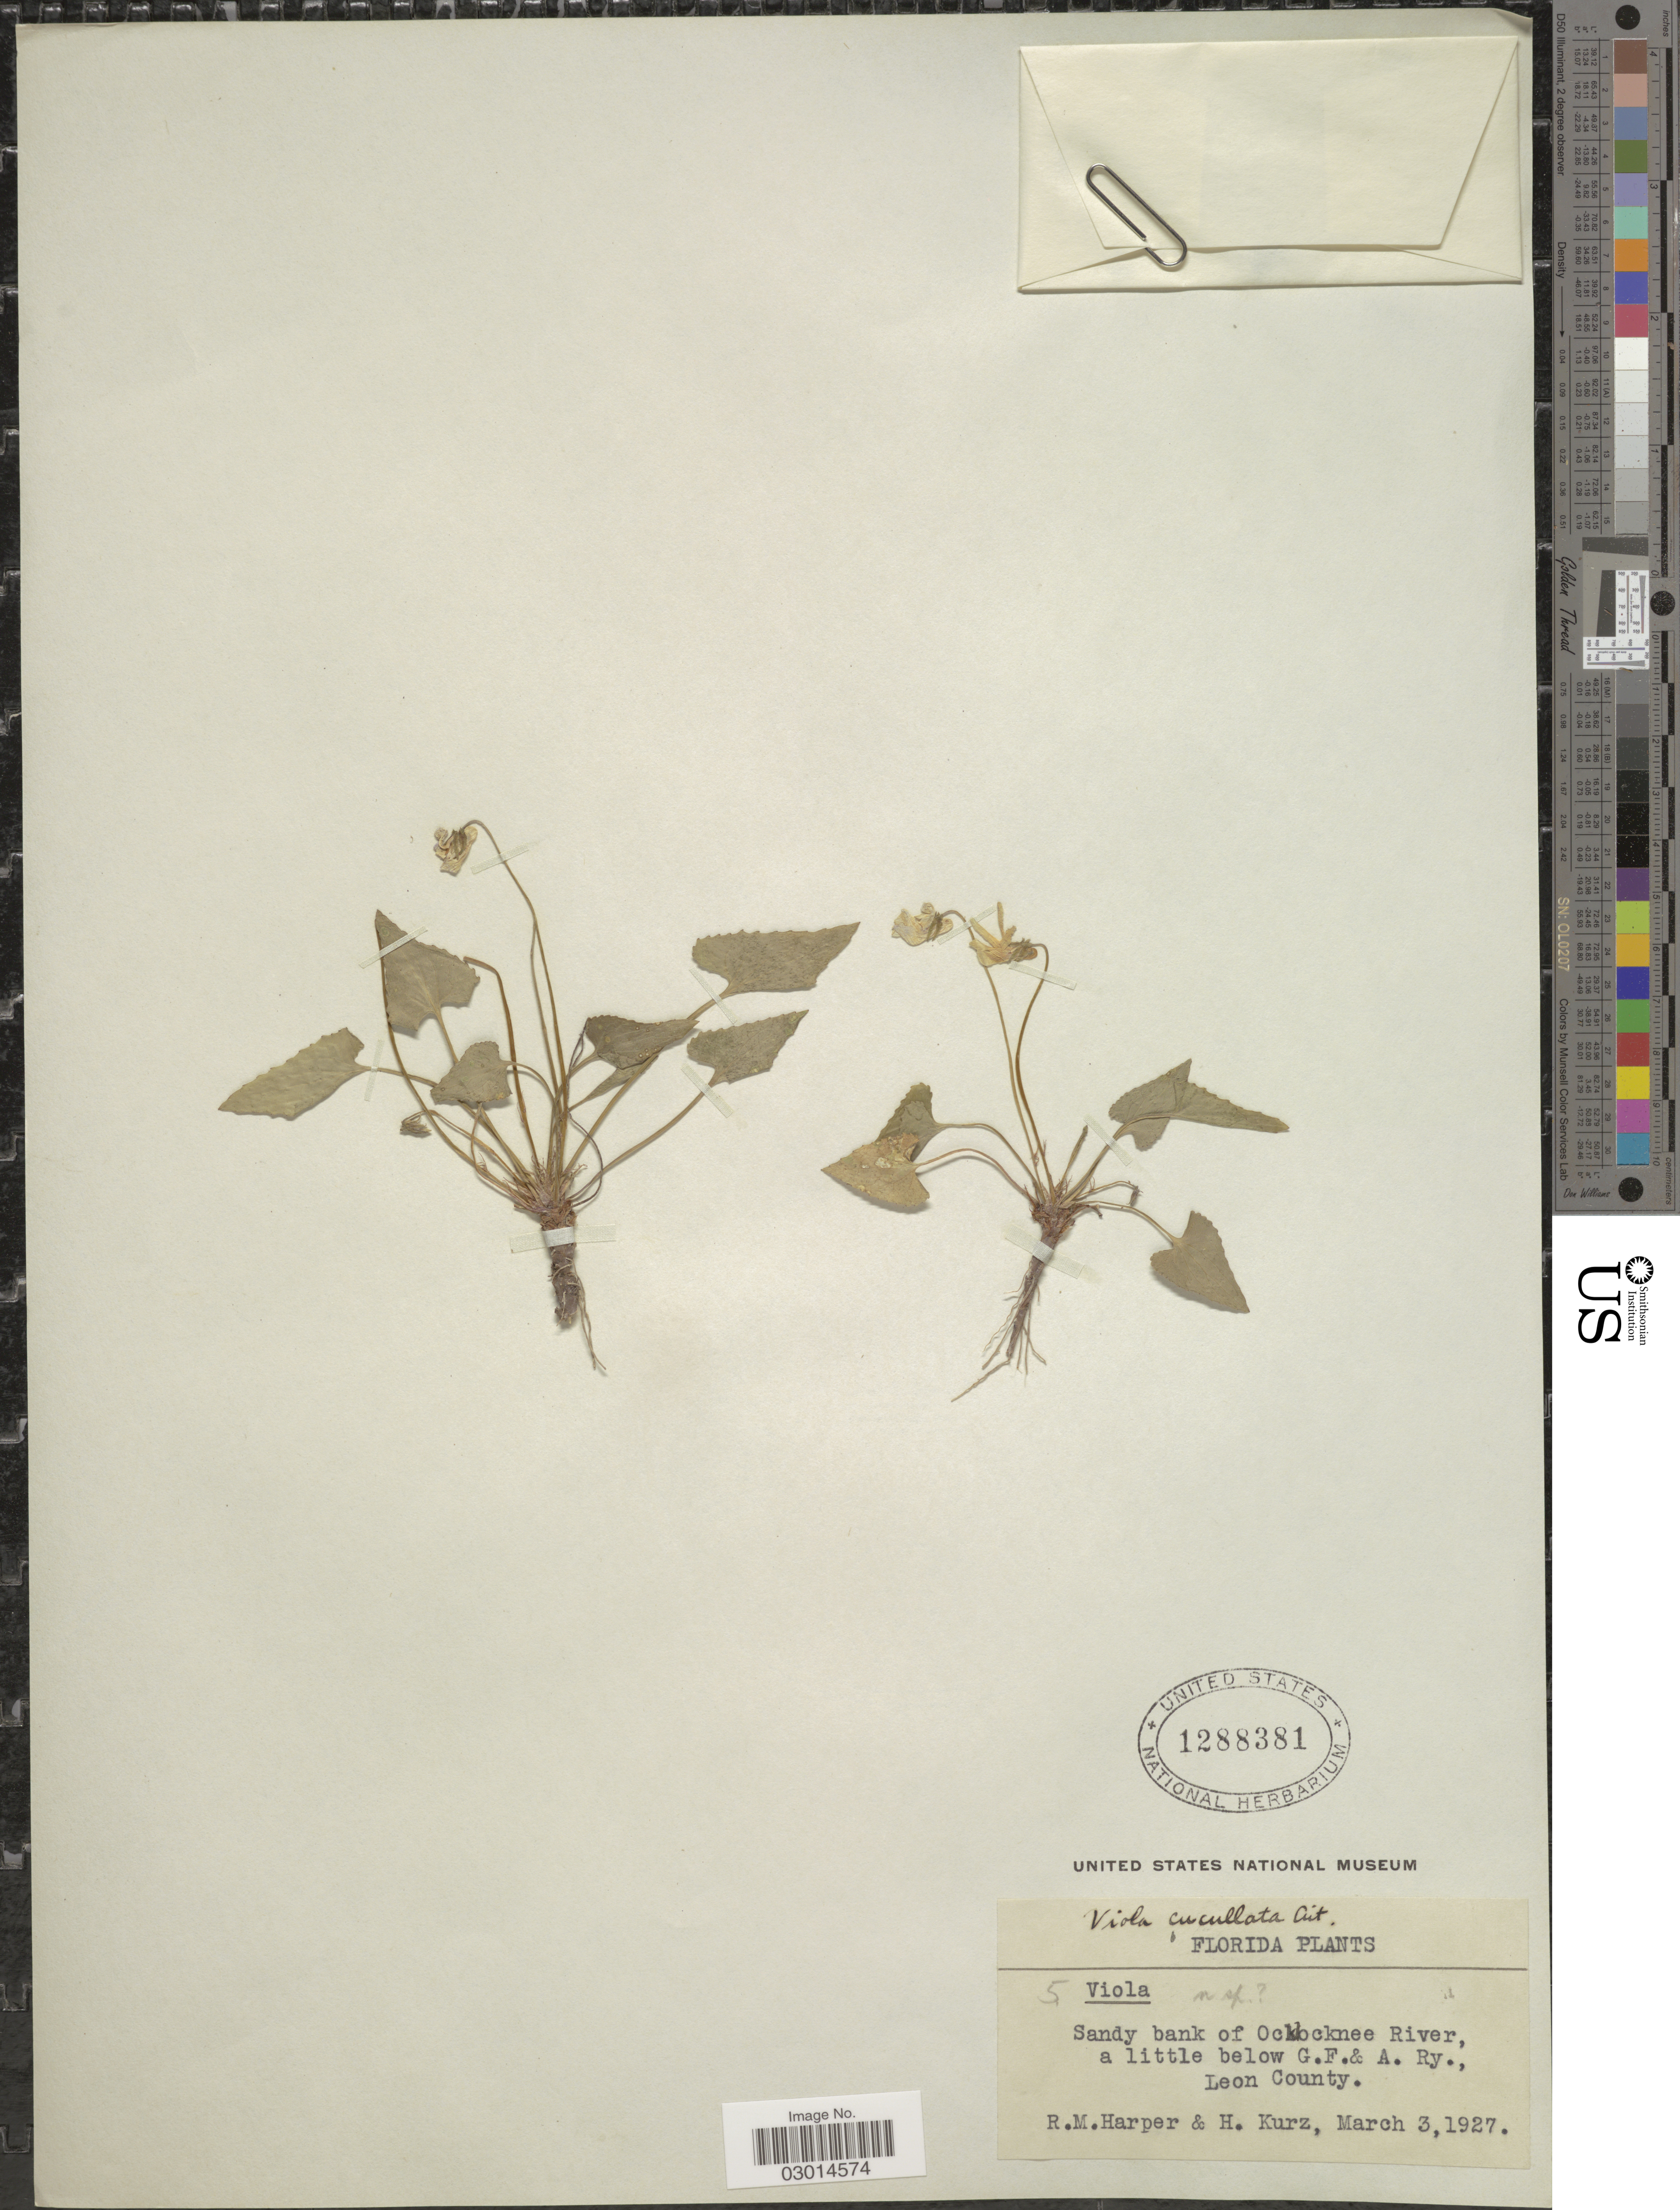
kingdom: Plantae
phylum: Tracheophyta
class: Magnoliopsida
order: Malpighiales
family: Violaceae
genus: Viola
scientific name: Viola cucullata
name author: Aiton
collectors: R. Harper & H. Kurz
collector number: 5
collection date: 1927-03-03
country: United States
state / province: Florida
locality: Sandy bank of Ochlocknee River, a little below G.F. & A. Ry., Leon County.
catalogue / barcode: US 1288381